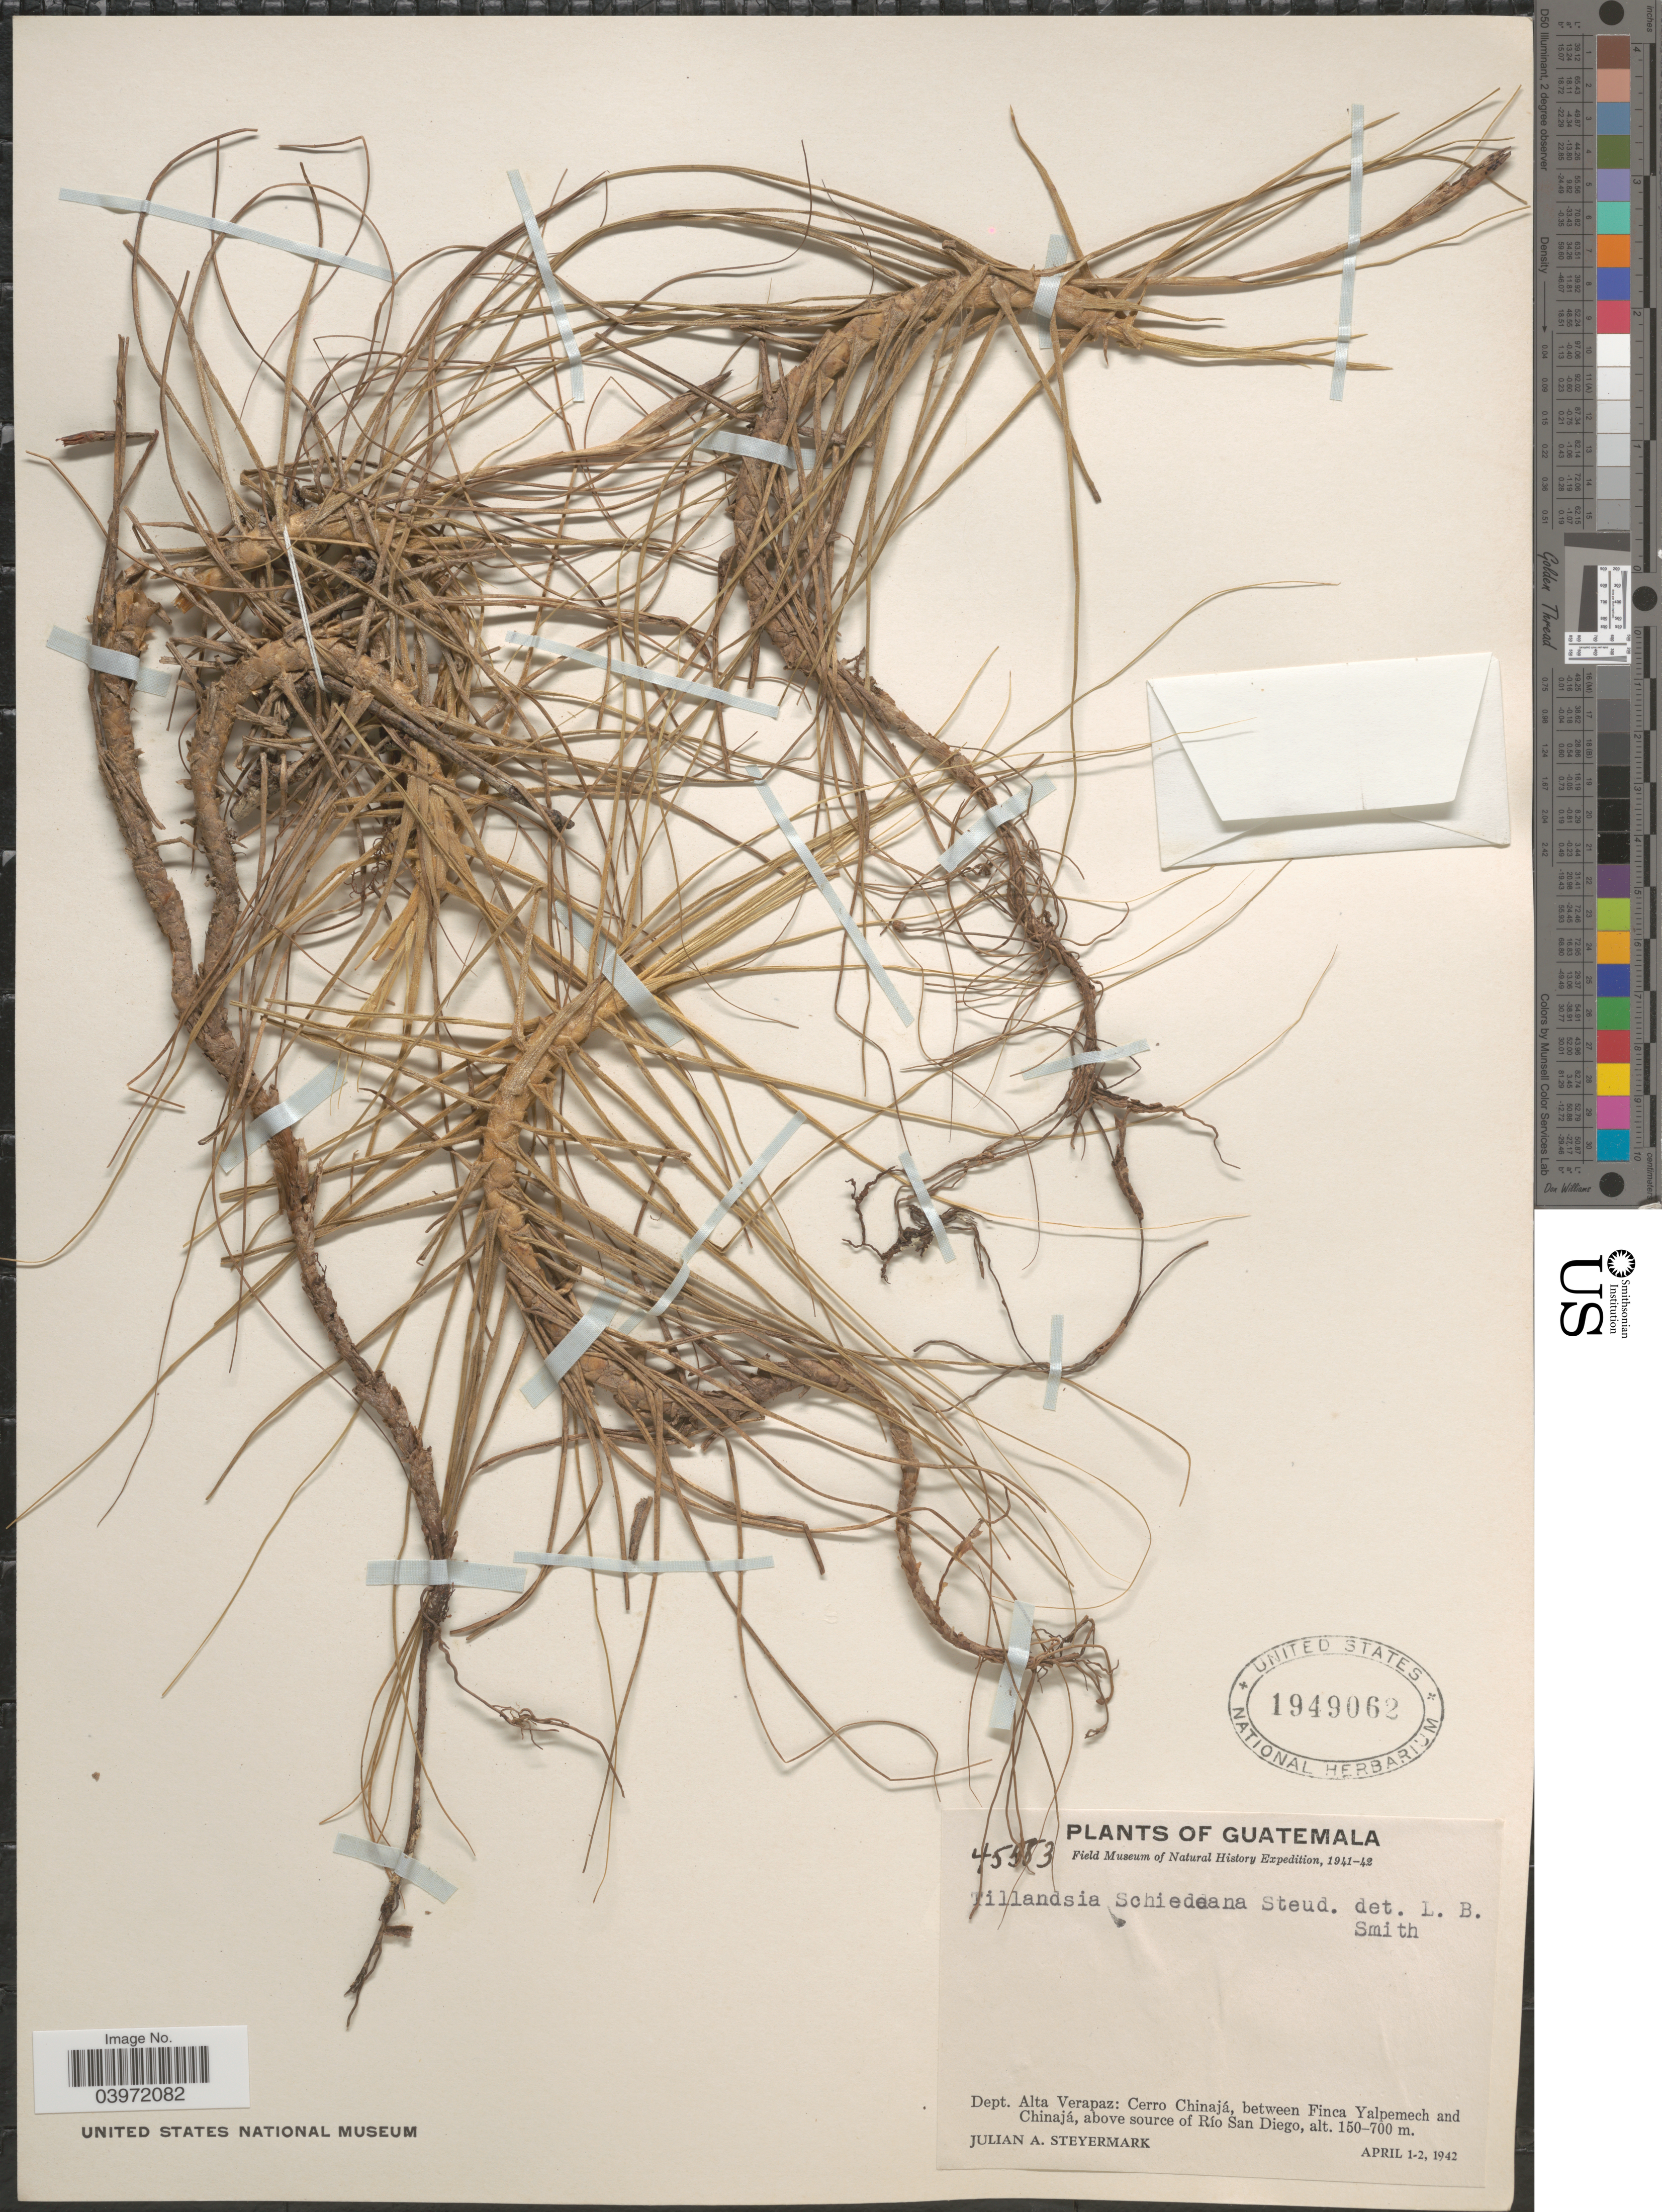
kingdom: Plantae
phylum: Tracheophyta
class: Liliopsida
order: Poales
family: Bromeliaceae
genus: Tillandsia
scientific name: Tillandsia schiedeana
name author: Steud.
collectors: J. Steyermark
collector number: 45583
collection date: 1942-04-01/1942-04-02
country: Guatemala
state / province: Alta Verapaz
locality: Dept. Alta Verapaz: Cerro Chinajá, between Finca Yalpemech and Chinajá, above source of Río San Diego.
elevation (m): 150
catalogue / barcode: US 1949062